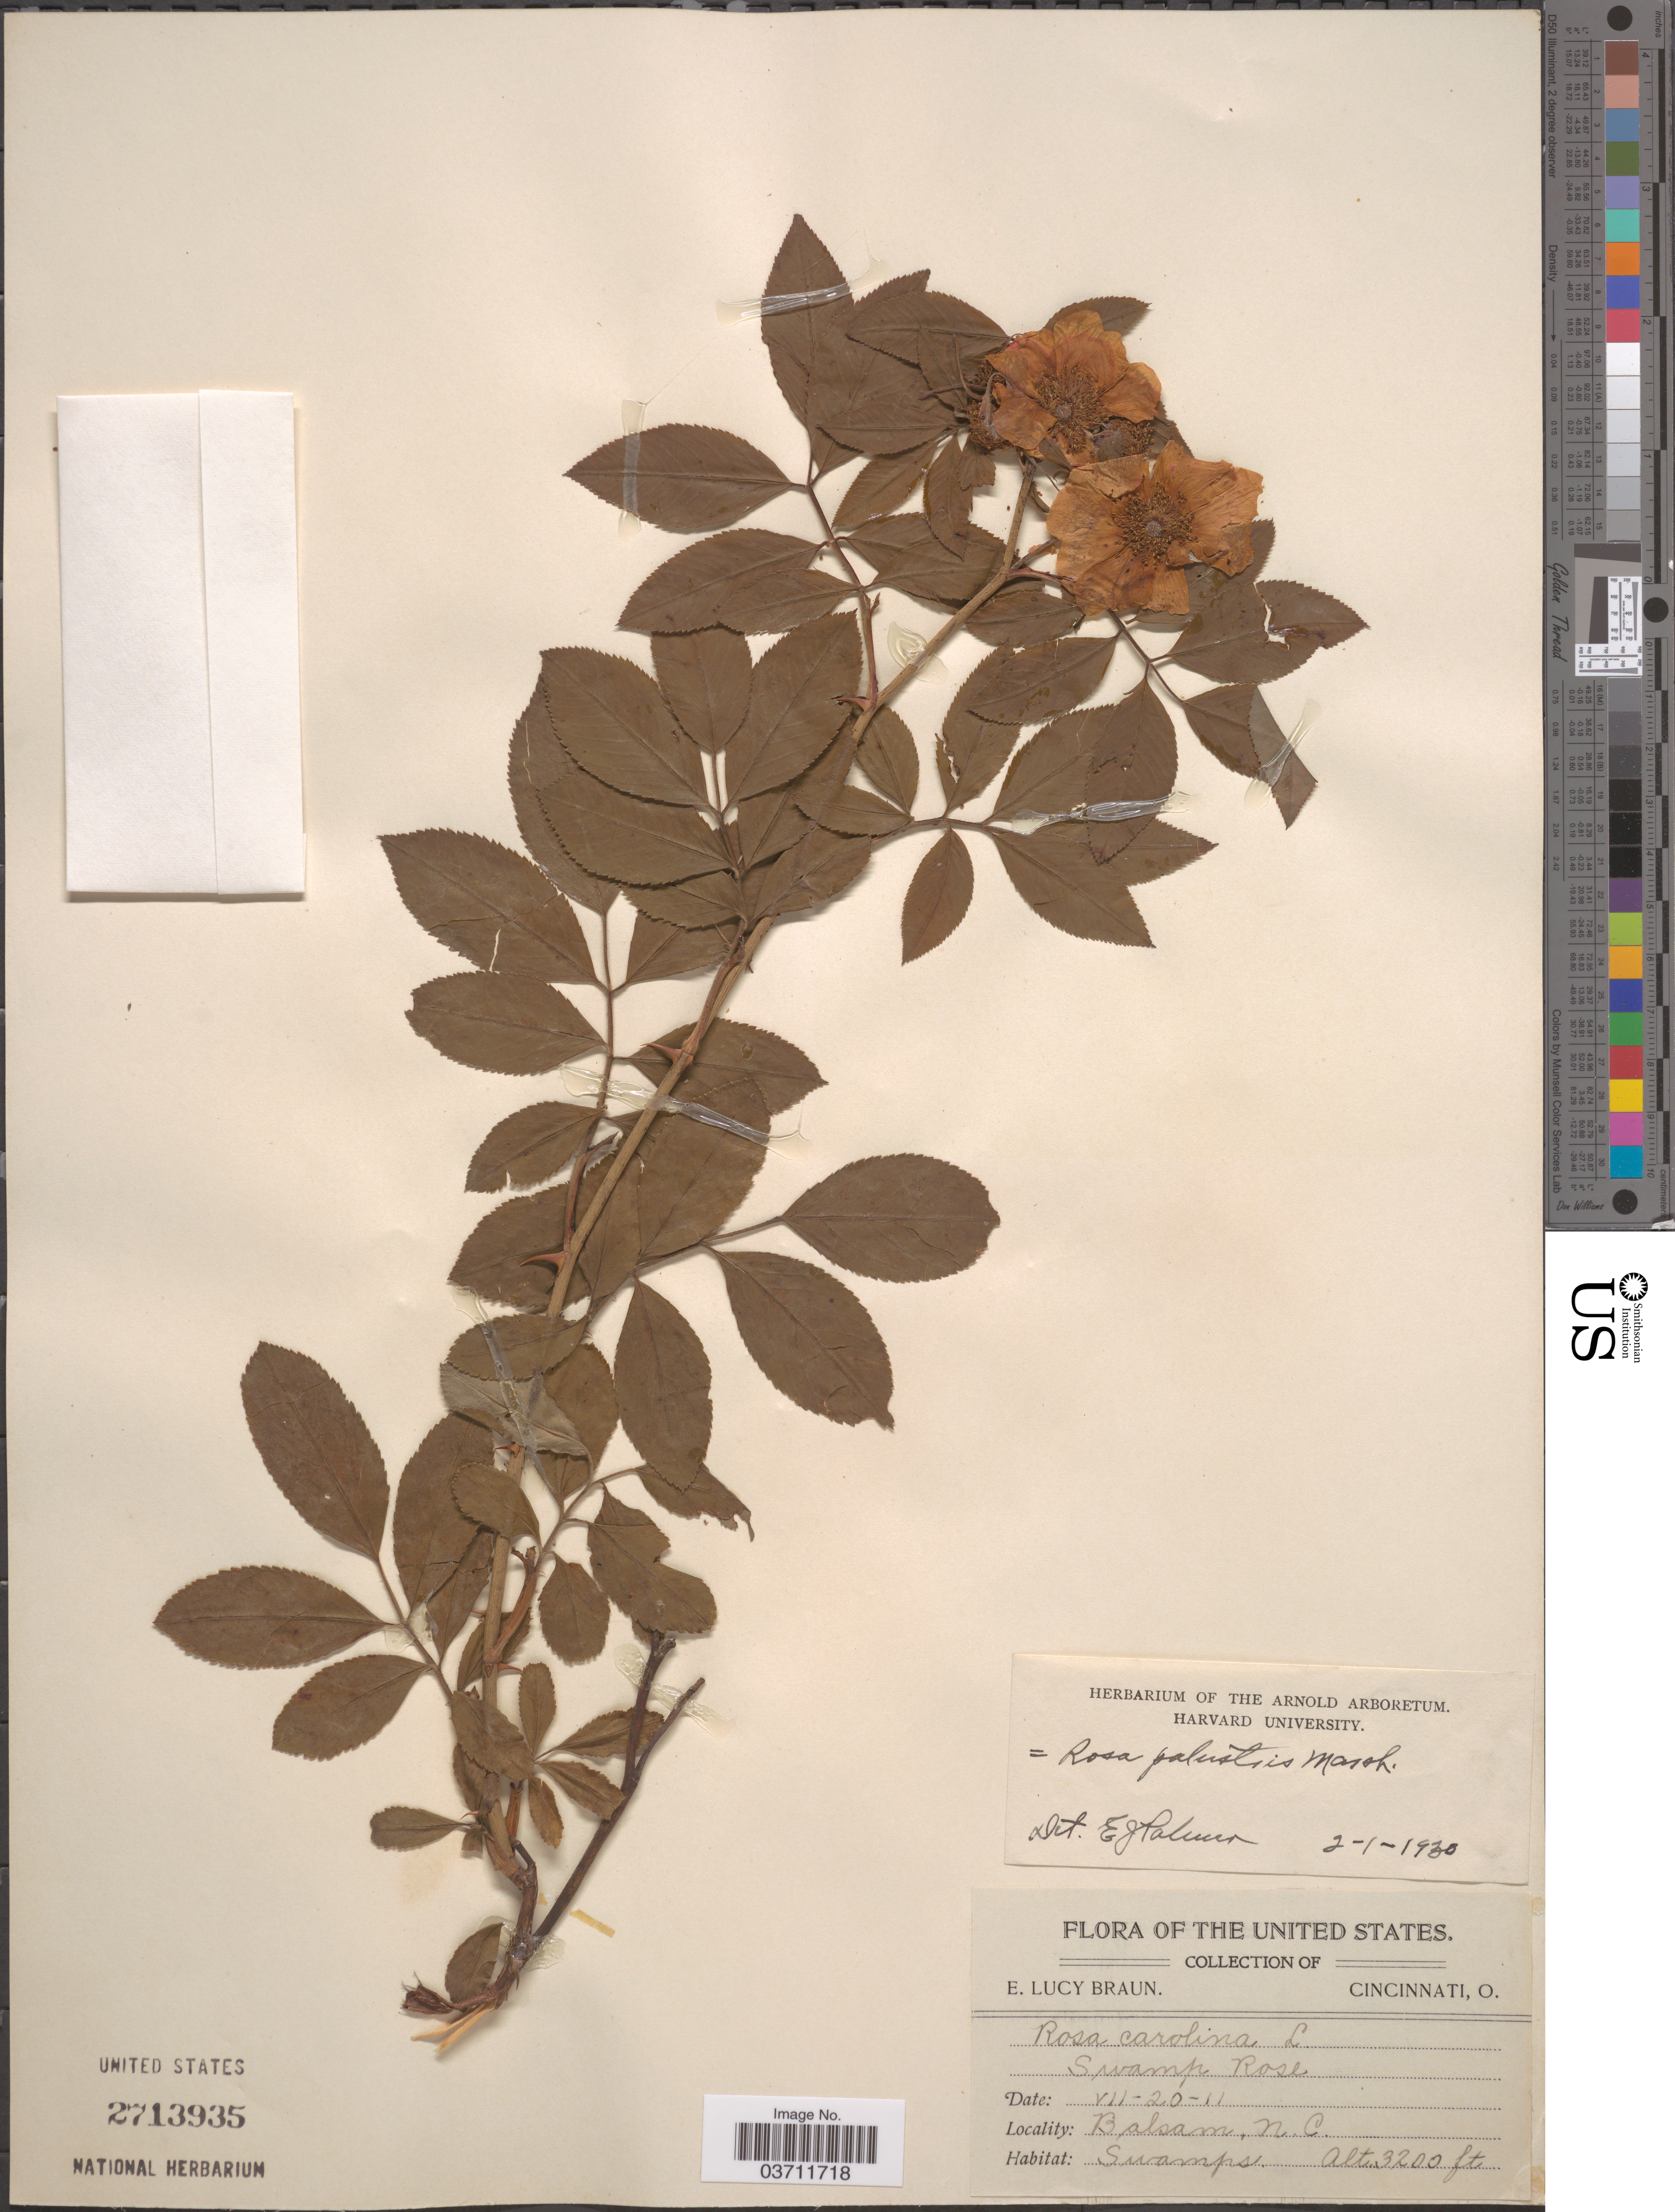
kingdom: Plantae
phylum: Tracheophyta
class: Magnoliopsida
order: Rosales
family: Rosaceae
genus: Rosa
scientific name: Rosa palustris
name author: Marshall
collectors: E. L. Braun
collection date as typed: Transcribed d/m/y: 20/7/11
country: United States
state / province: North Carolina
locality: Balsam.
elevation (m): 975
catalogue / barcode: US 2713935